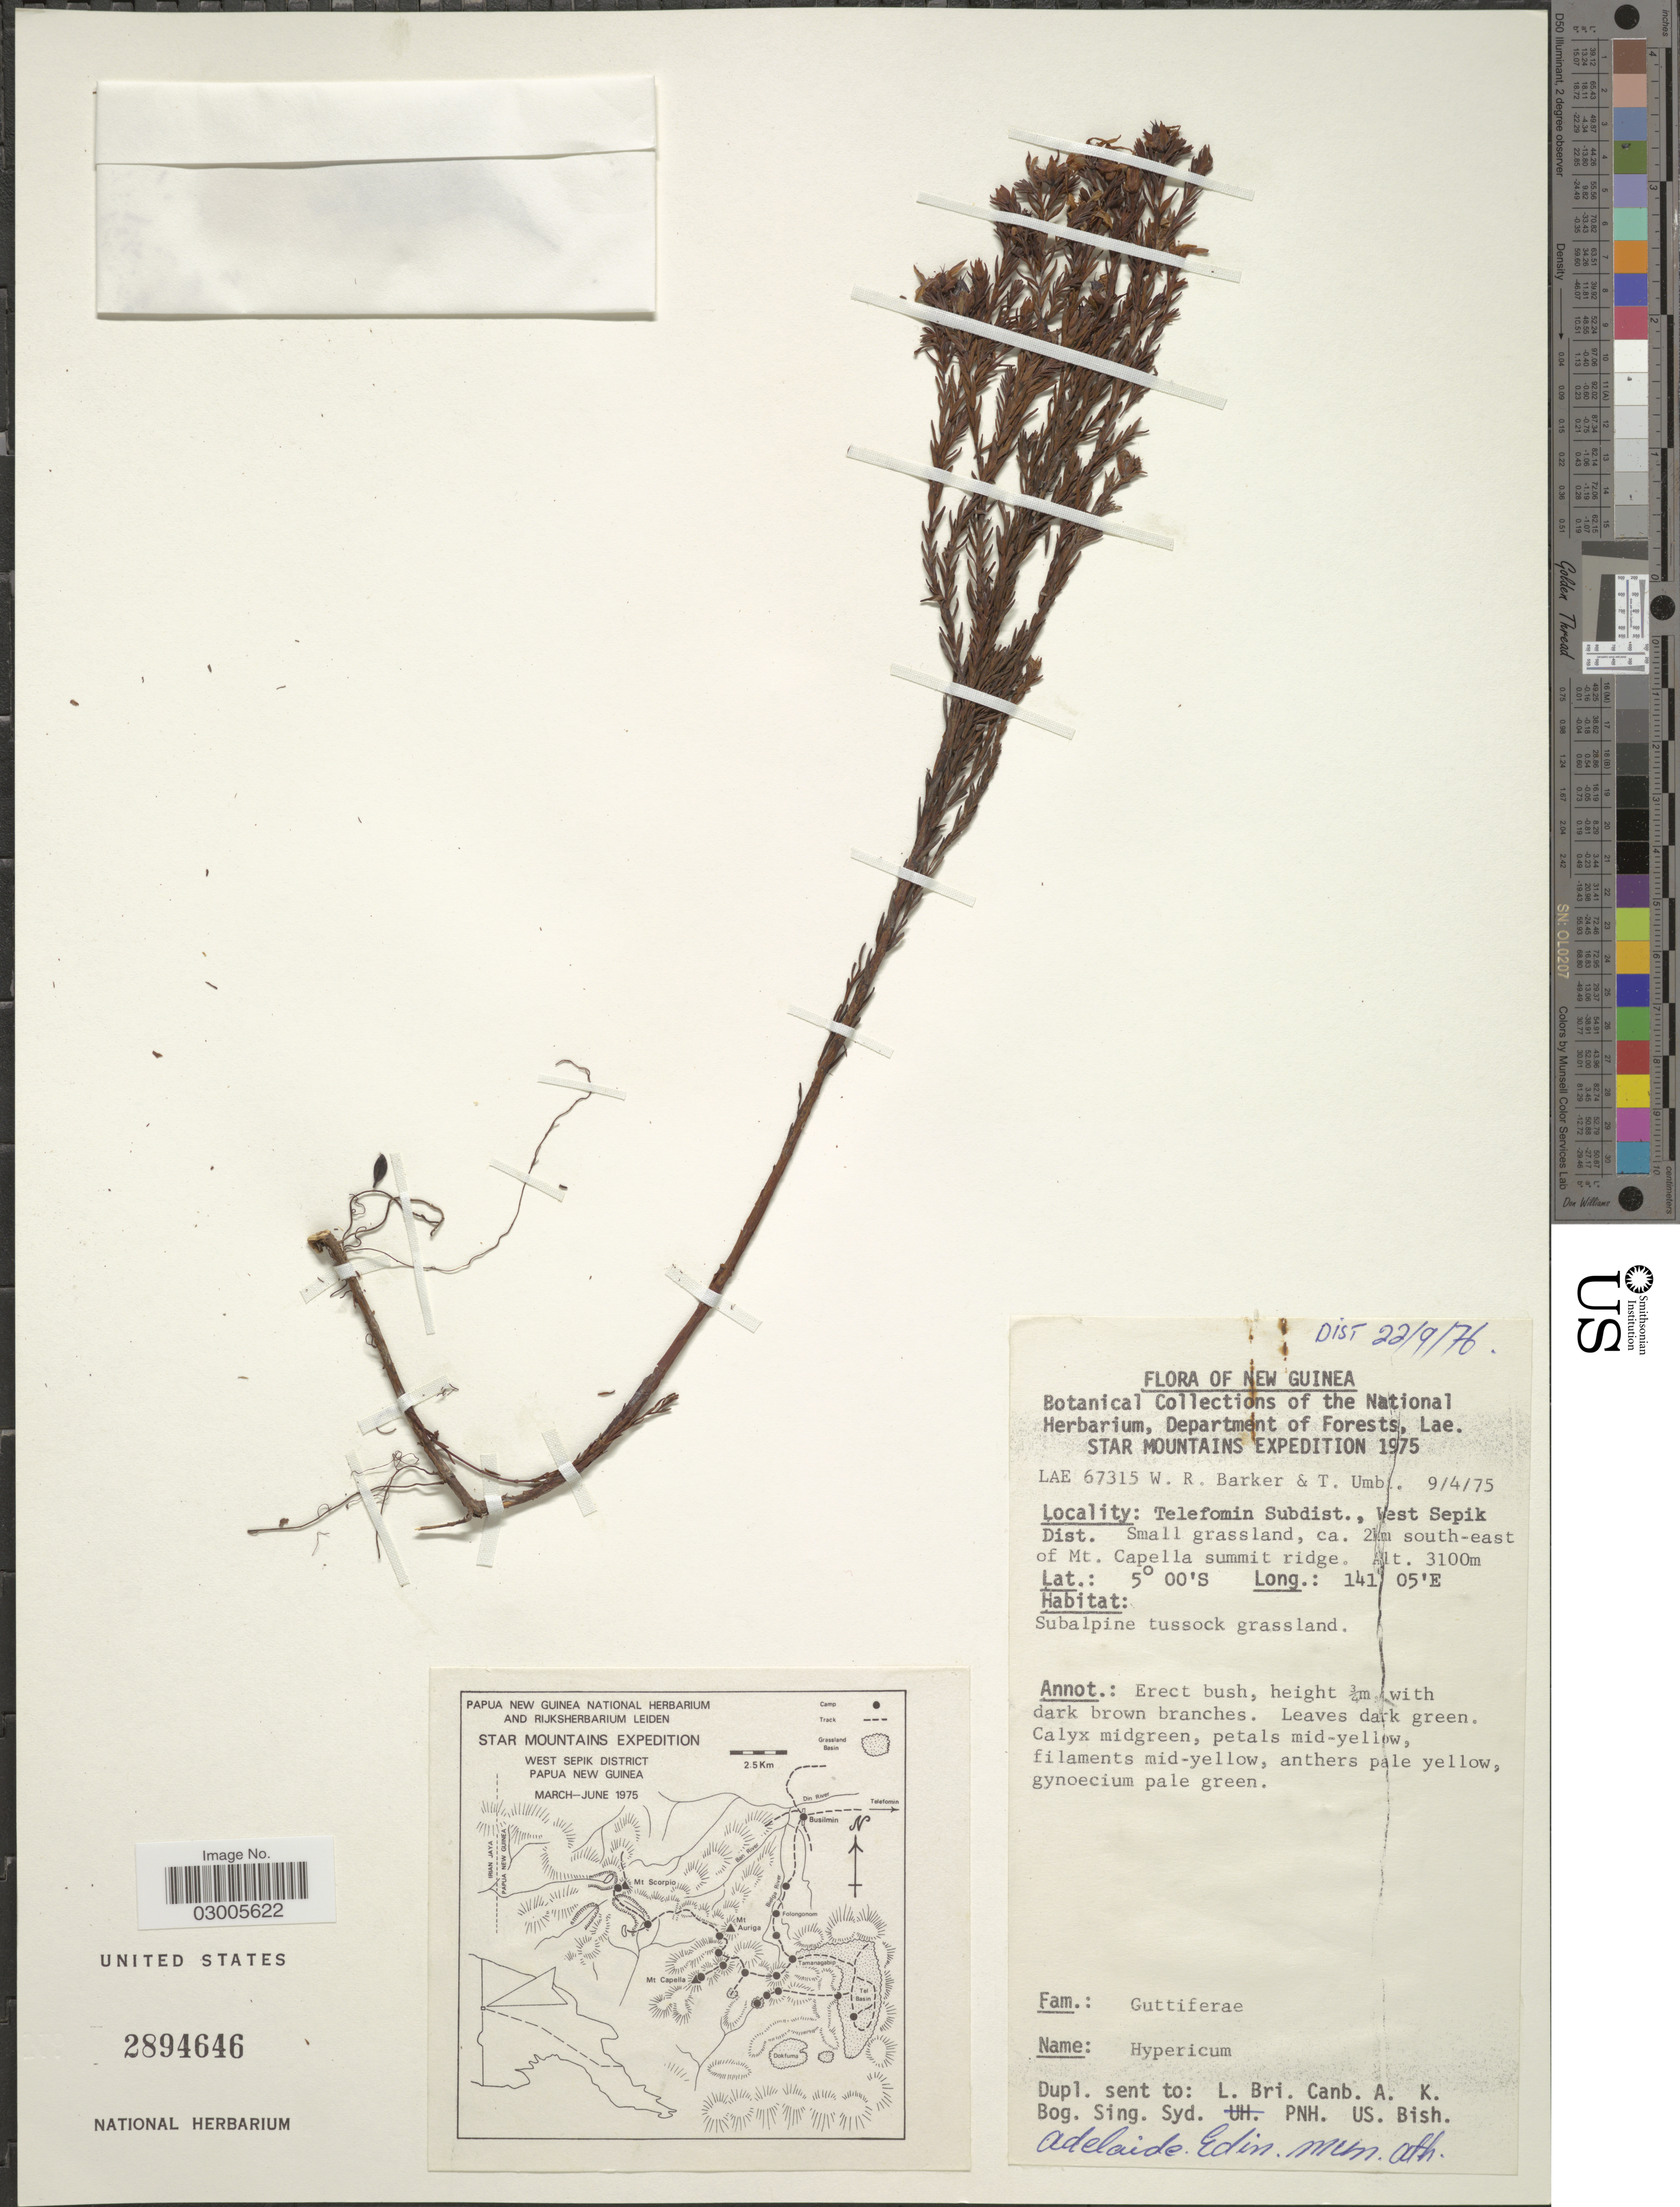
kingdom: Plantae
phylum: Tracheophyta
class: Magnoliopsida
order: Malpighiales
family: Hypericaceae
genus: Hypericum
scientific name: Hypericum sp.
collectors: W. R. Barker & T. Umba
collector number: LAE67315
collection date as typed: Transcribed d/m/y: 9/4/75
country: Papua New Guinea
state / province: Sandaun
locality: New Guinea. Telefomin Subdist., West Sepik Dist. Ca. 2km south-east of Mt. Capella summit ridge.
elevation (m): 3100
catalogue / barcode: US 2894646